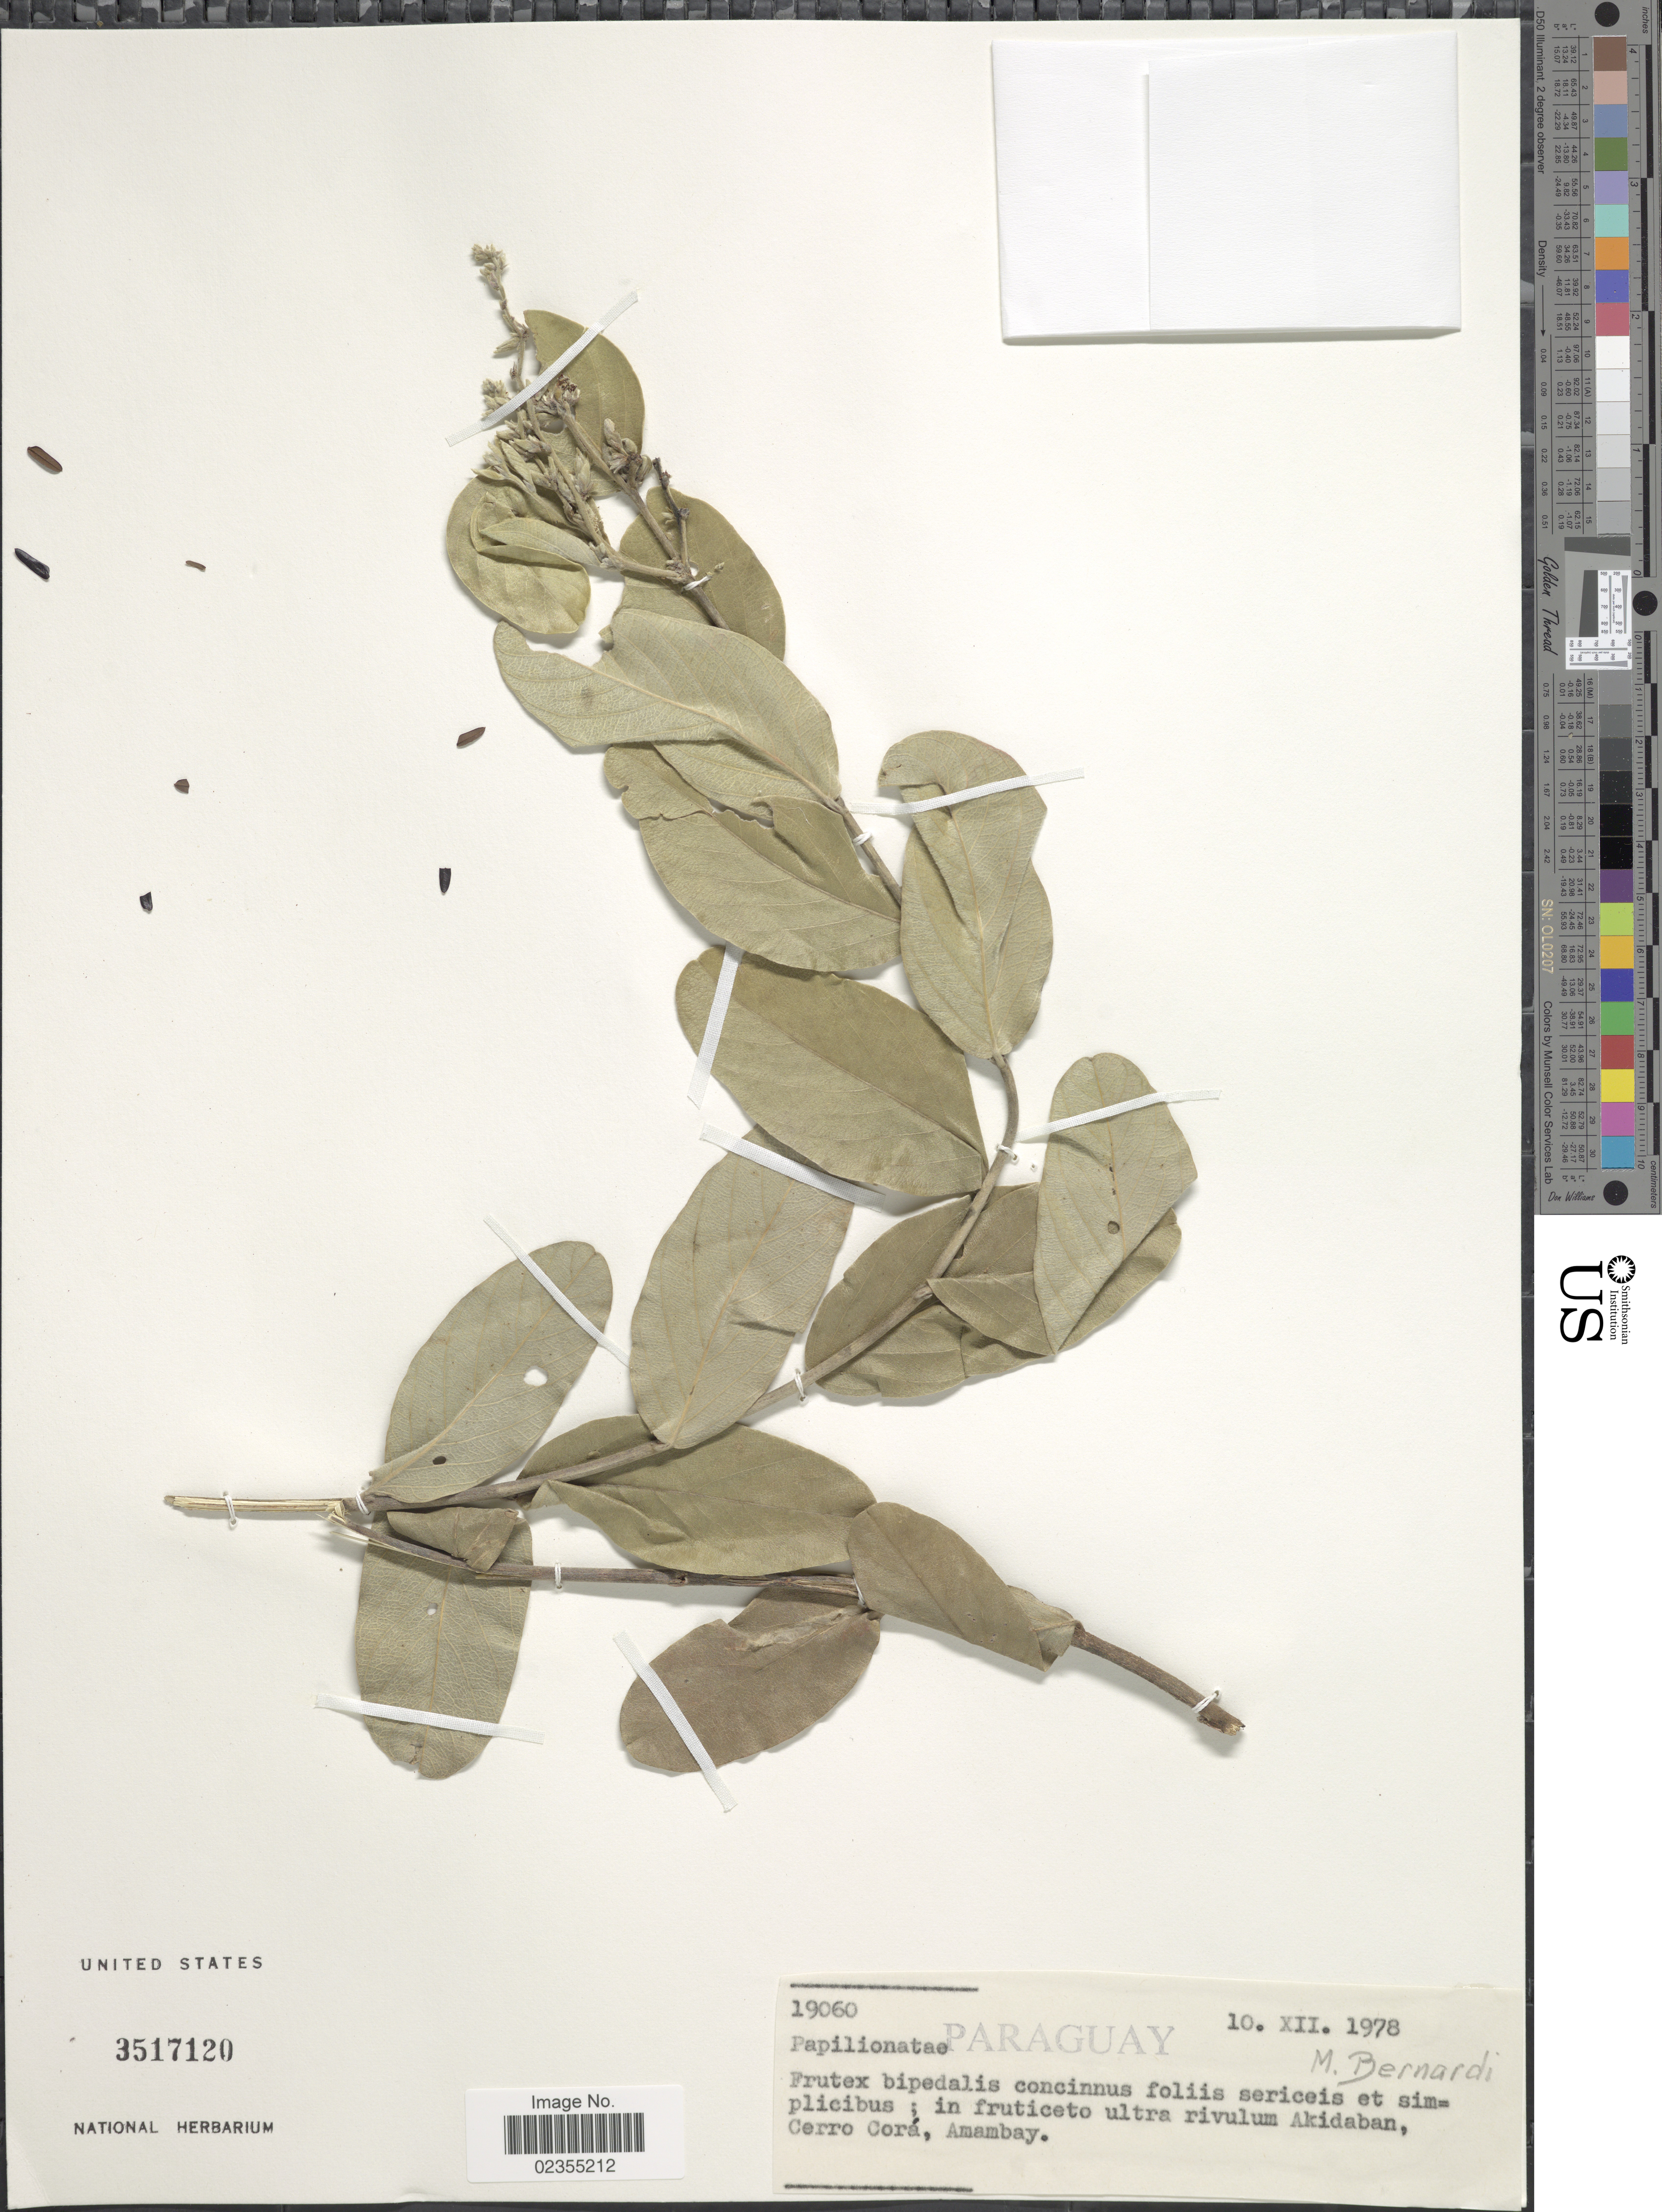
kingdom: Plantae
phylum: Tracheophyta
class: Magnoliopsida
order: Fabales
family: Fabaceae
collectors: M. Bernardi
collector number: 19060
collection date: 1978-12-10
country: Paraguay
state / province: Amambay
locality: In fruticeto ultra rivulum Akidaban, Cerro Corá, Amambay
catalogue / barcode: US 3517120